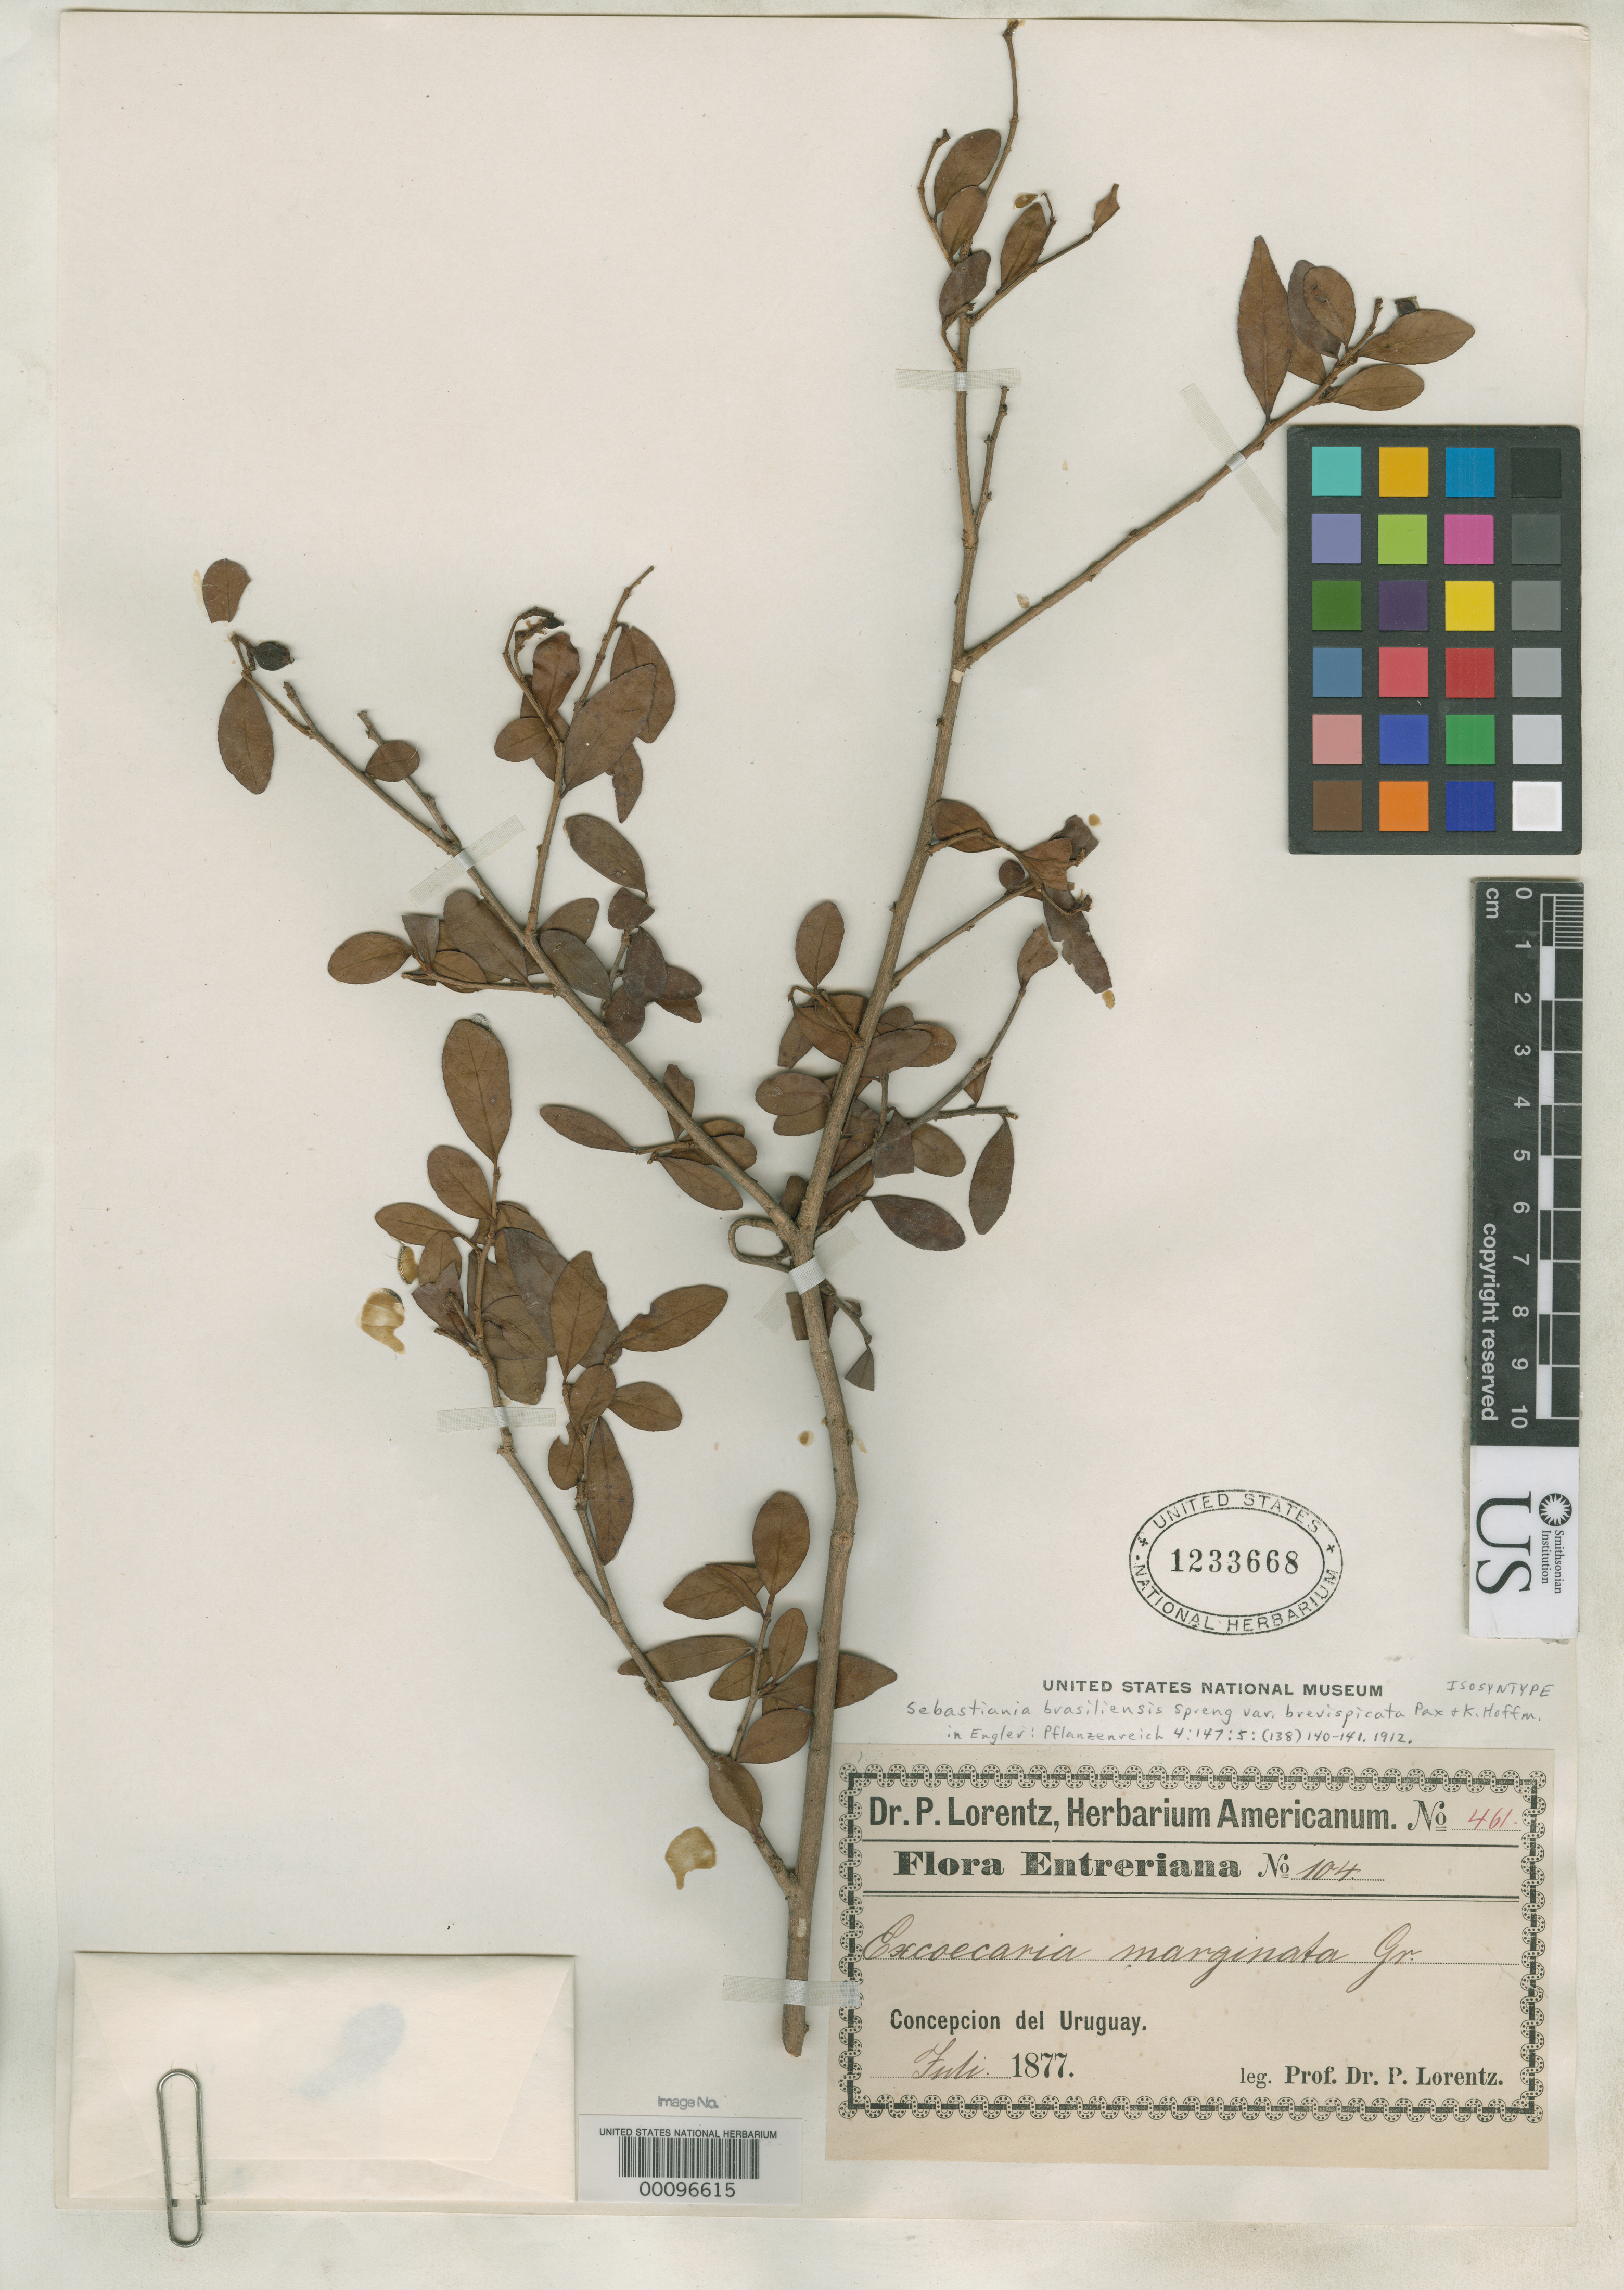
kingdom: Plantae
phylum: Tracheophyta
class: Magnoliopsida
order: Malpighiales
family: Euphorbiaceae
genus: Sebastiania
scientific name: Sebastiania brasiliensis var. brevispicata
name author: Pax & K. Hoffm. in Engl.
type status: Isosyntype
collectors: P. G. Lorentz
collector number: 461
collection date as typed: Jul 1877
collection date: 1877-07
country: Argentina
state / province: Entre Ríos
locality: Concepcion del Uruguay.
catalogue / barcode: US 1233668